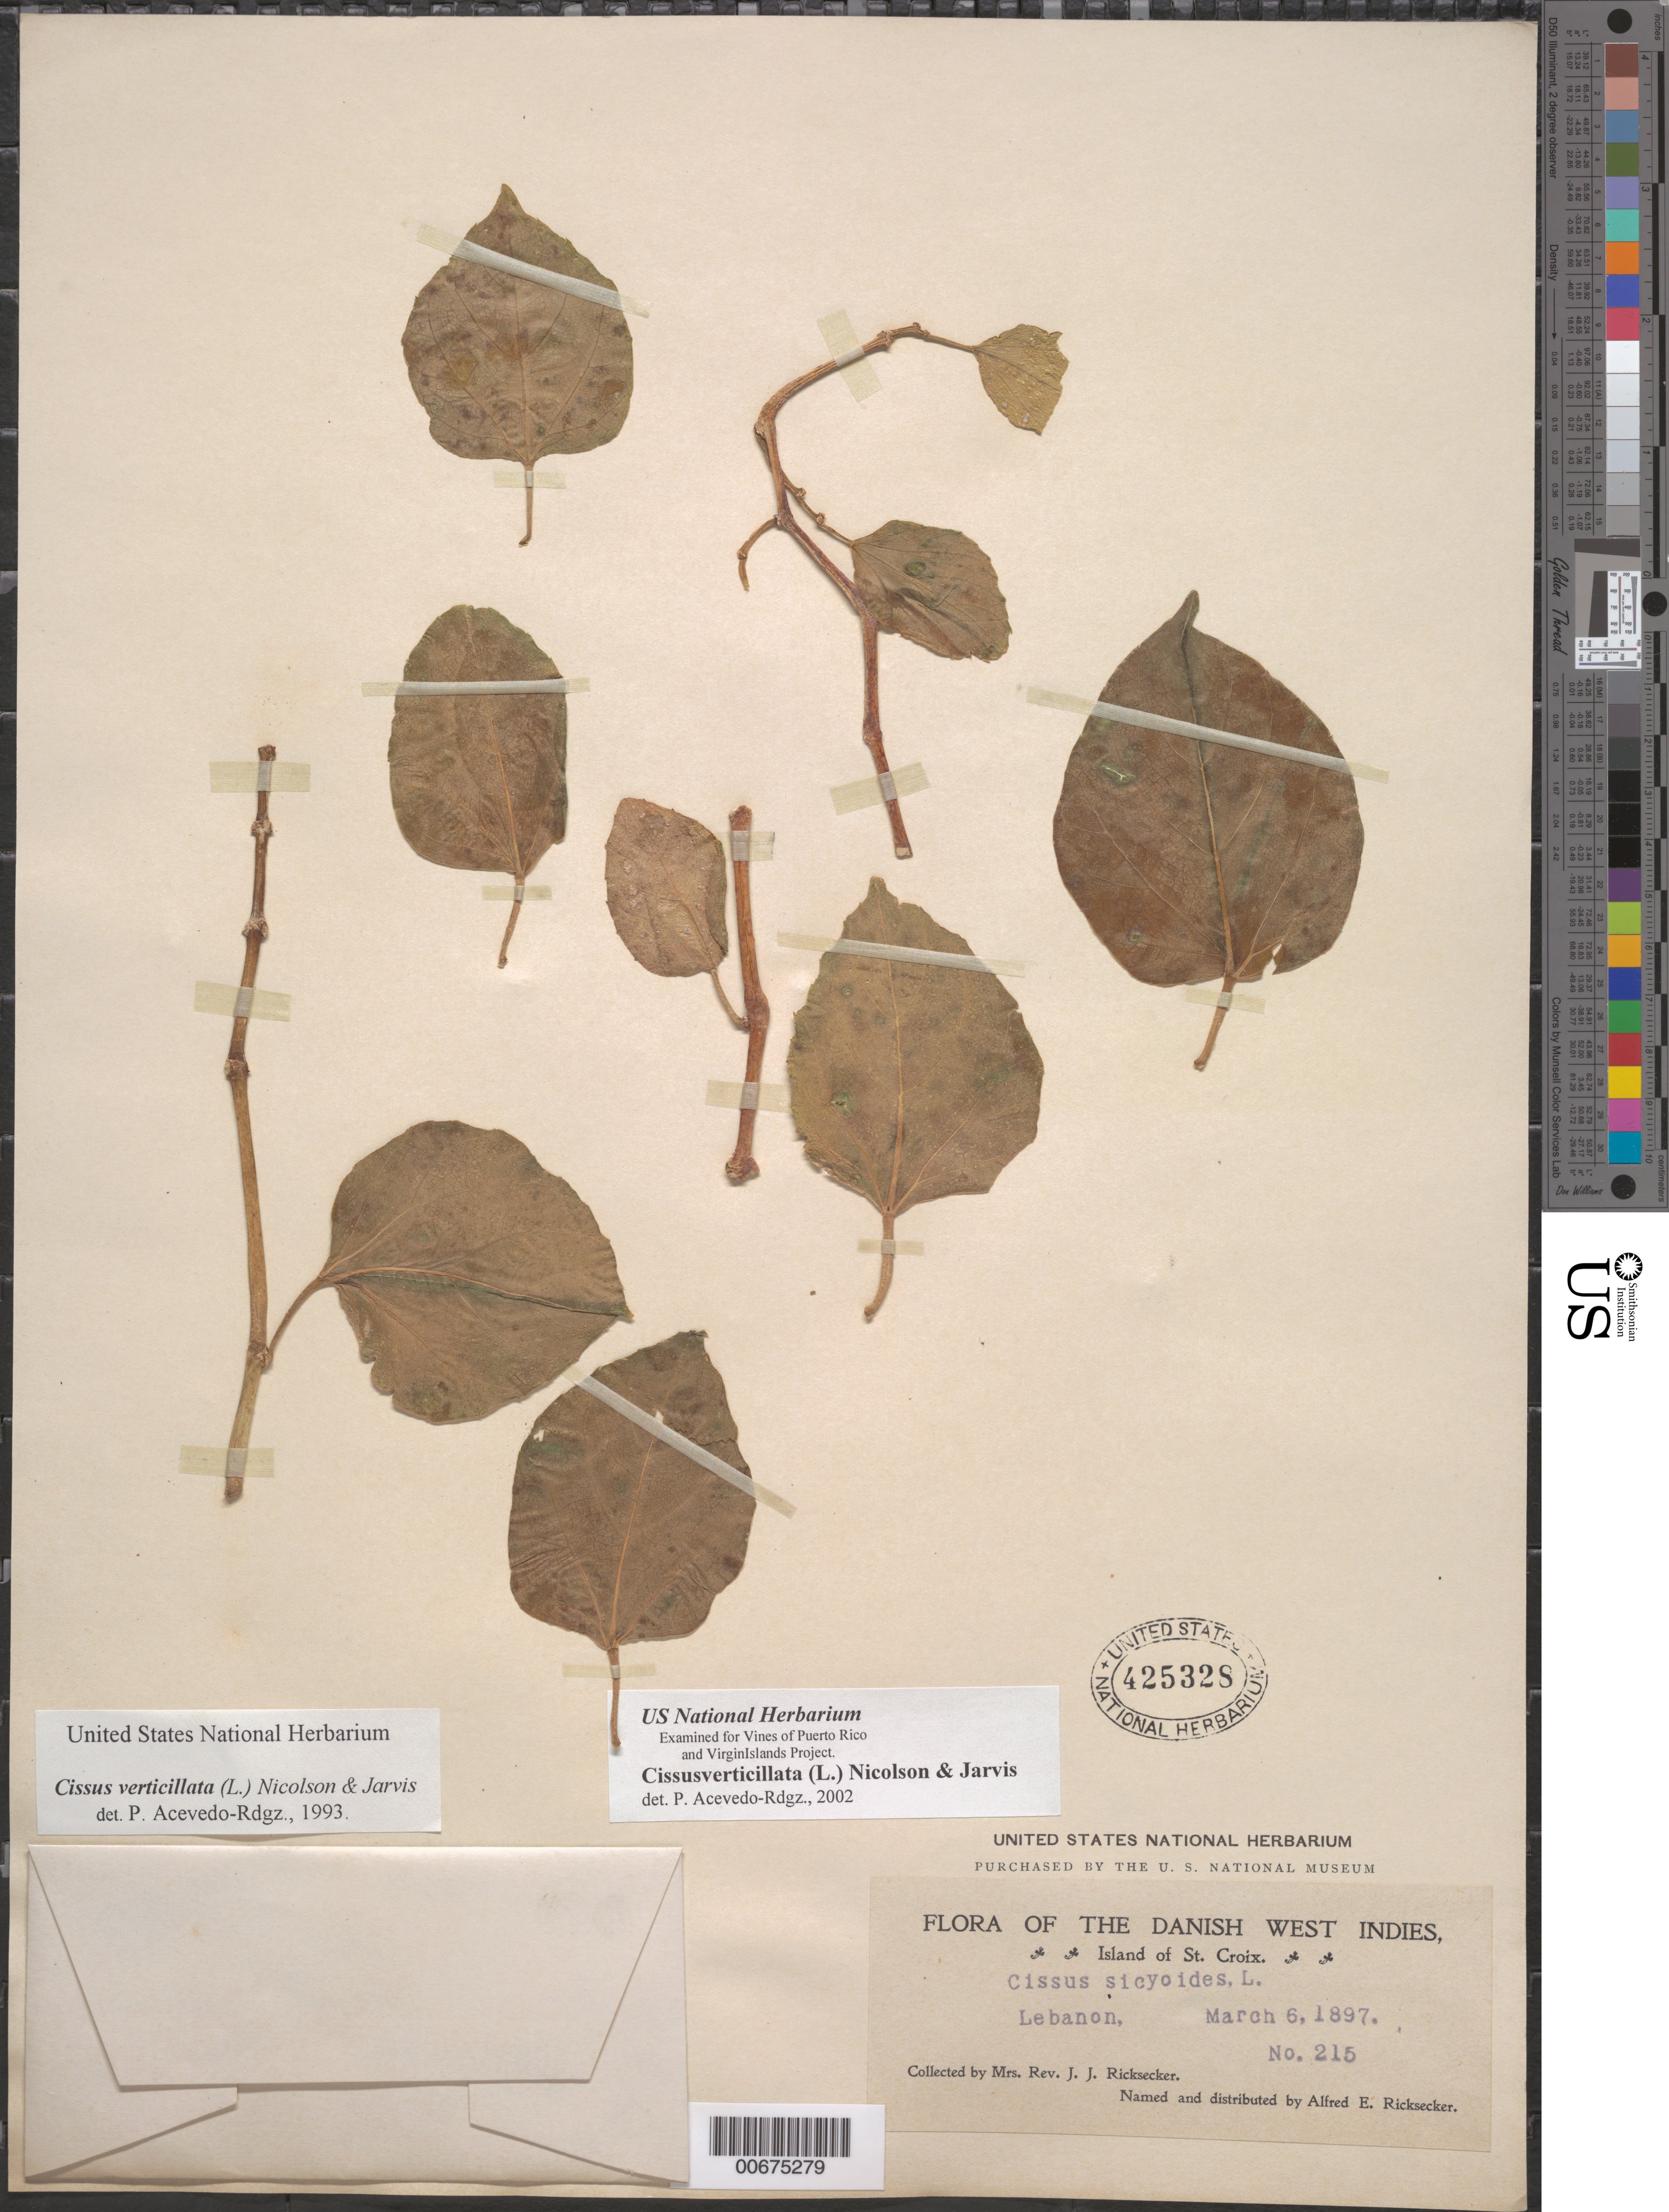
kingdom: Plantae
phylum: Tracheophyta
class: Magnoliopsida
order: Vitales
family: Vitaceae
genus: Cissus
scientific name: Cissus verticillata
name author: (L.) Nicolson & C.E. Jarvis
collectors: L. A. Ricksecker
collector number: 215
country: U.S. Virgin Islands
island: St. Croix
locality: St. Croix; Lebanon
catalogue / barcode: US 425328